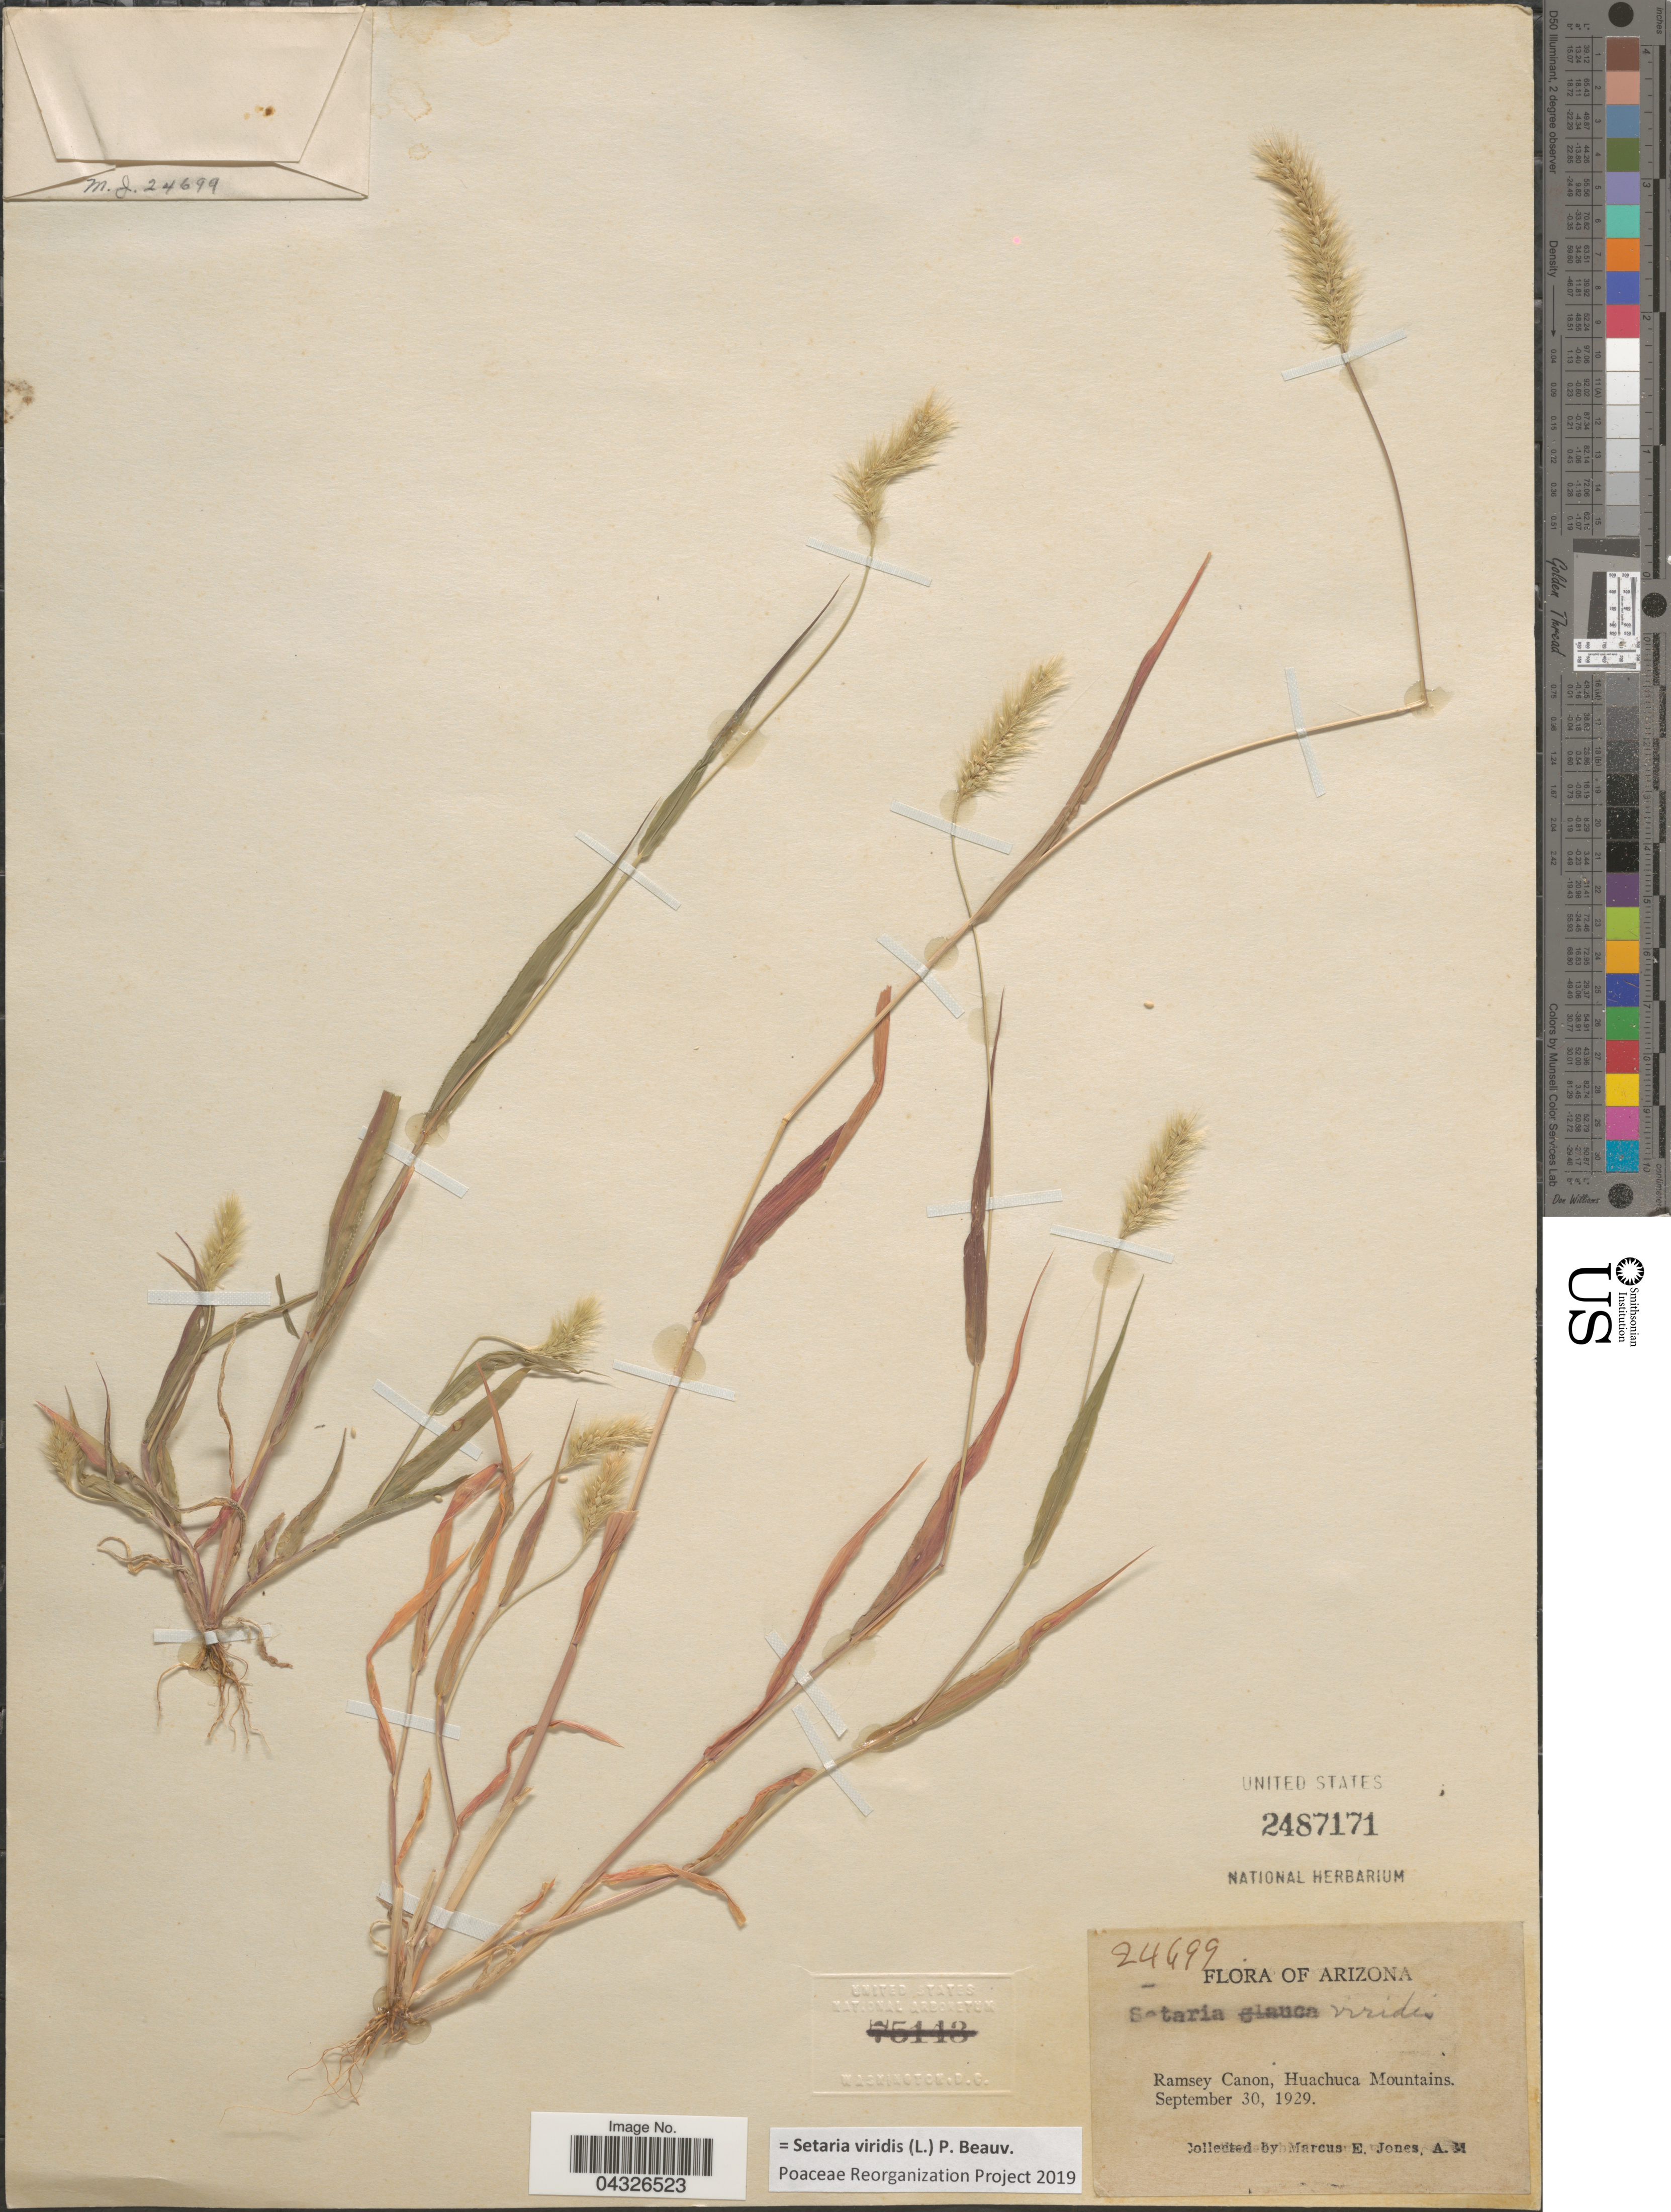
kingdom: Plantae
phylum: Tracheophyta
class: Liliopsida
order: Poales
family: Poaceae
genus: Setaria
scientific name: Setaria viridis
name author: (L.) P. Beauv.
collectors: M. E. Jones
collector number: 24499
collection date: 1929-09-30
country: United States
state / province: Arizona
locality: Ramsey Canon, Huachuca Mountains.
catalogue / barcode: US 2487171